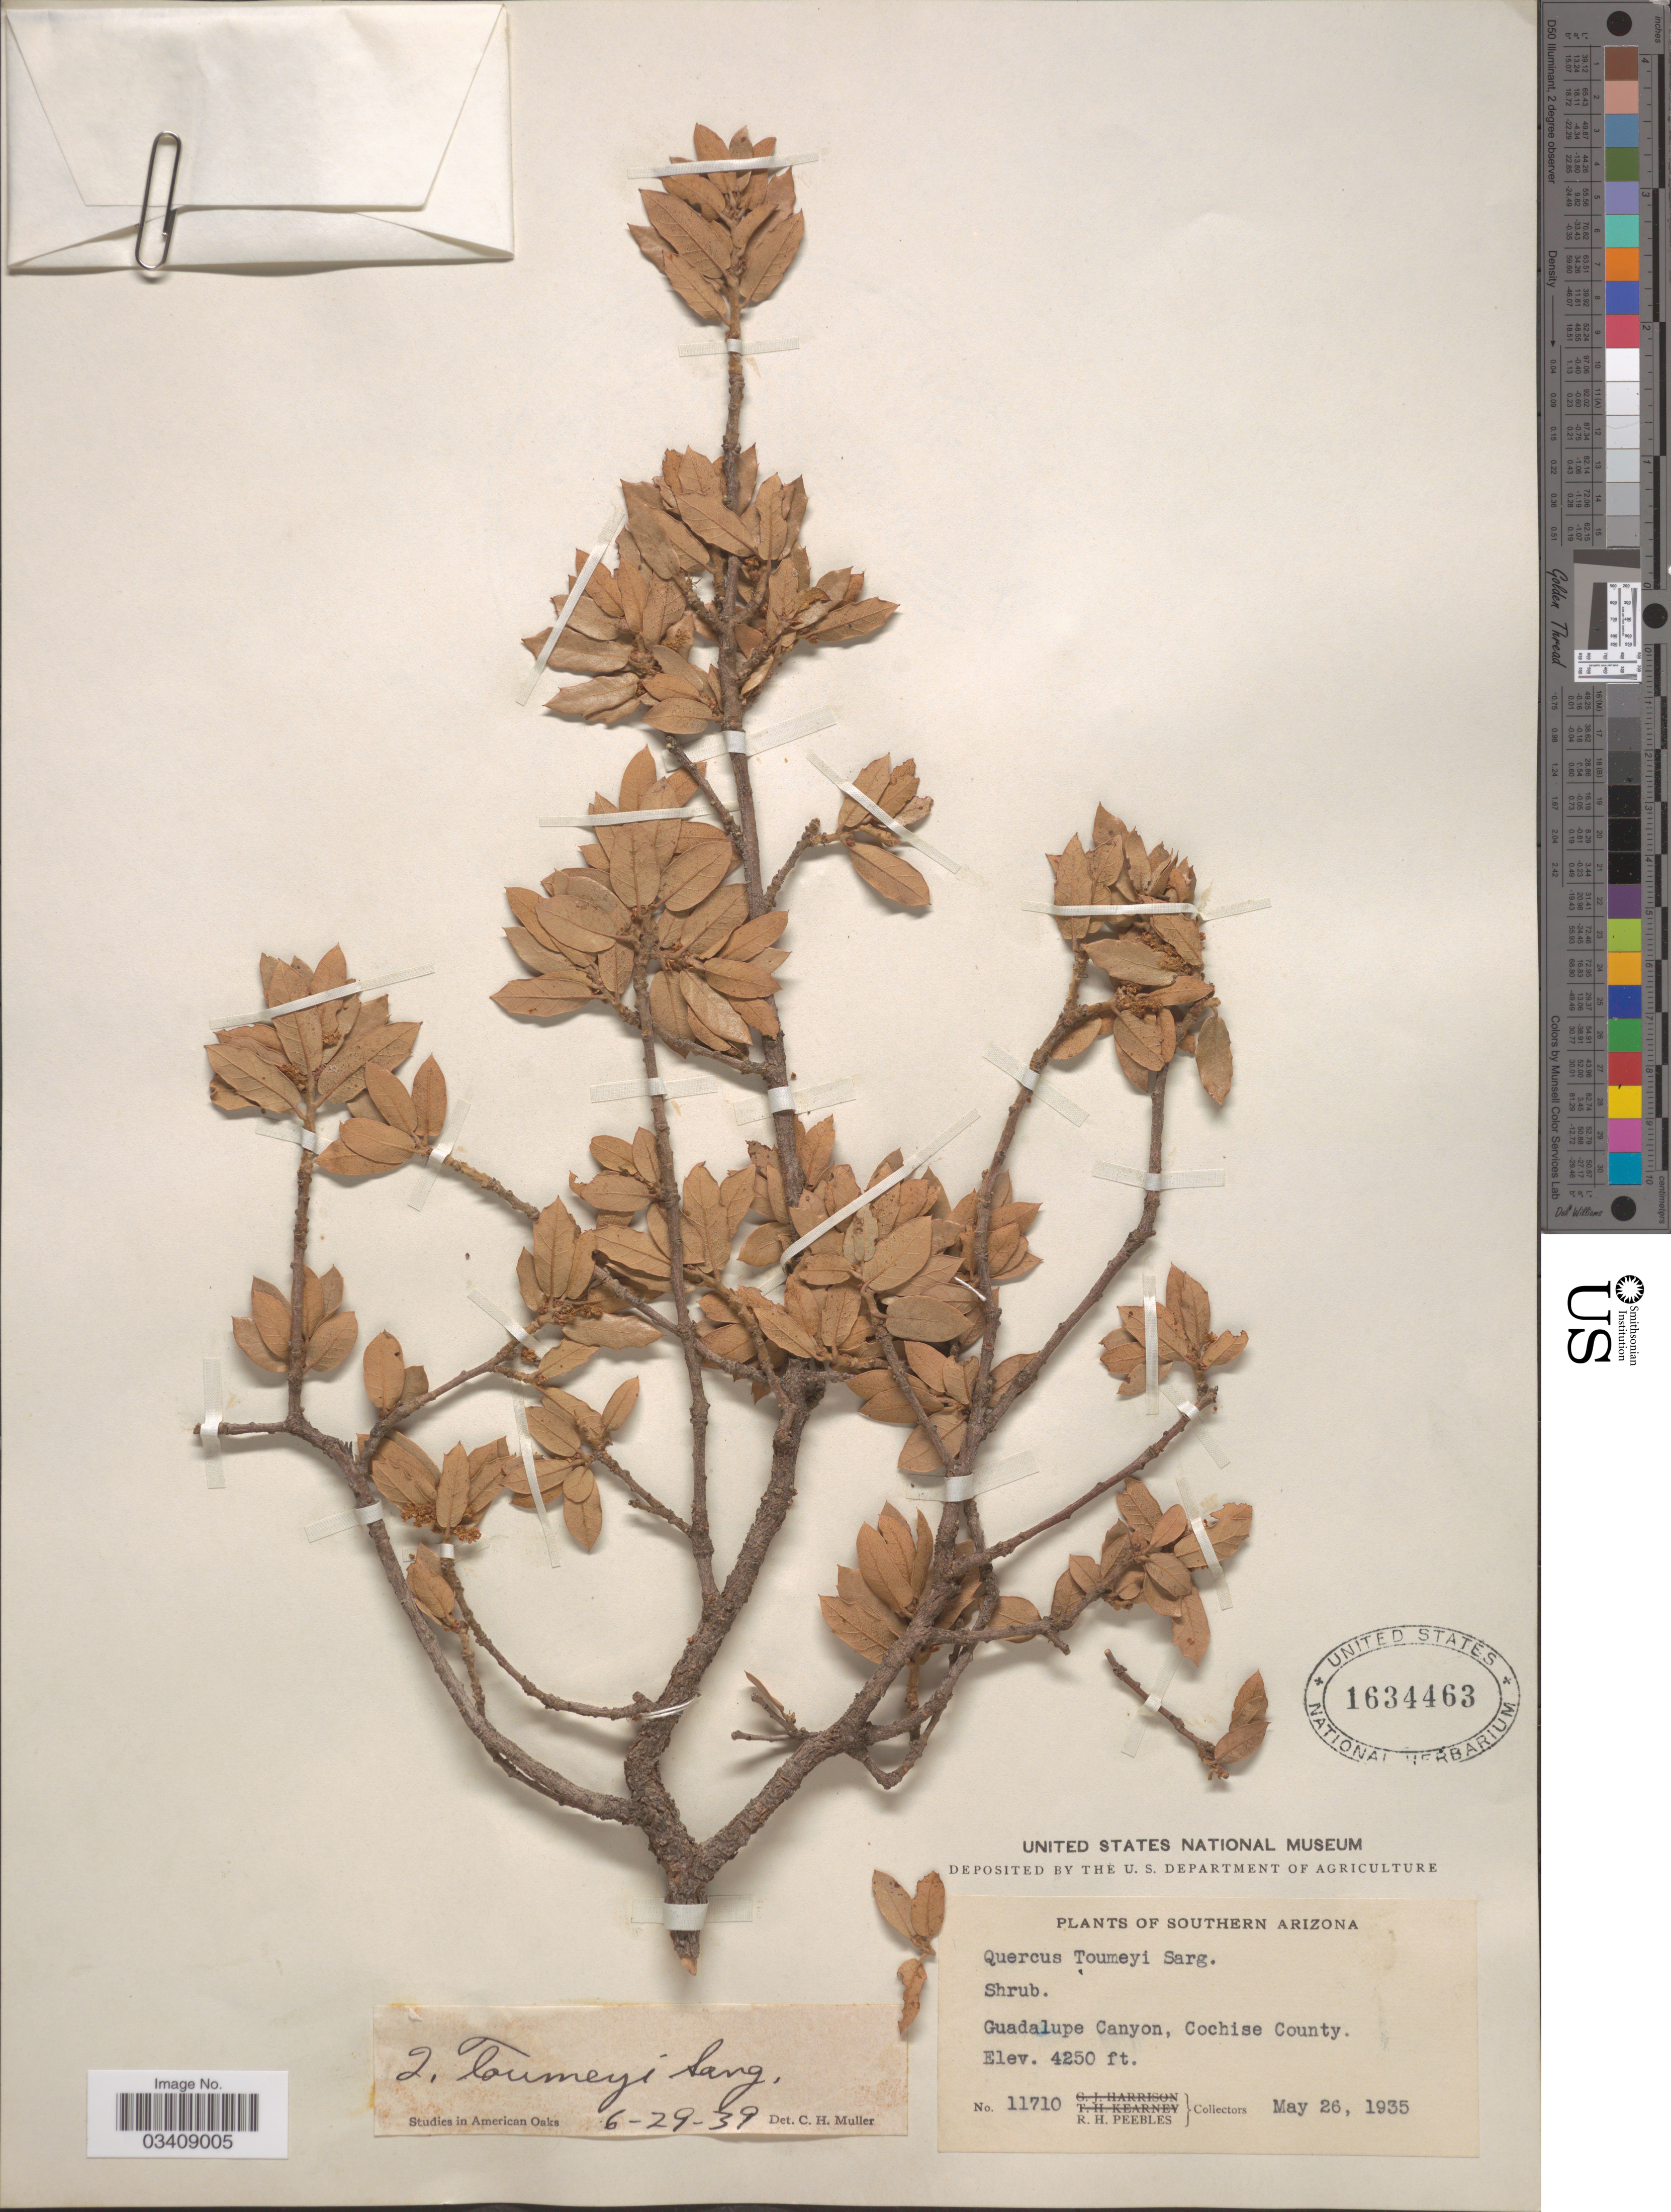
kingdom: Plantae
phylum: Tracheophyta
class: Magnoliopsida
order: Fagales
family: Fagaceae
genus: Quercus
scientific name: Quercus toumeyi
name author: Sarg.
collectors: R. H. Peebles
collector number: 11710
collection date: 1935-05-26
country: United States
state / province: Arizona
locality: Southern Arizona. Guadalupe Canyon, Cochise County.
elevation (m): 1295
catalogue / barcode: US 1634463